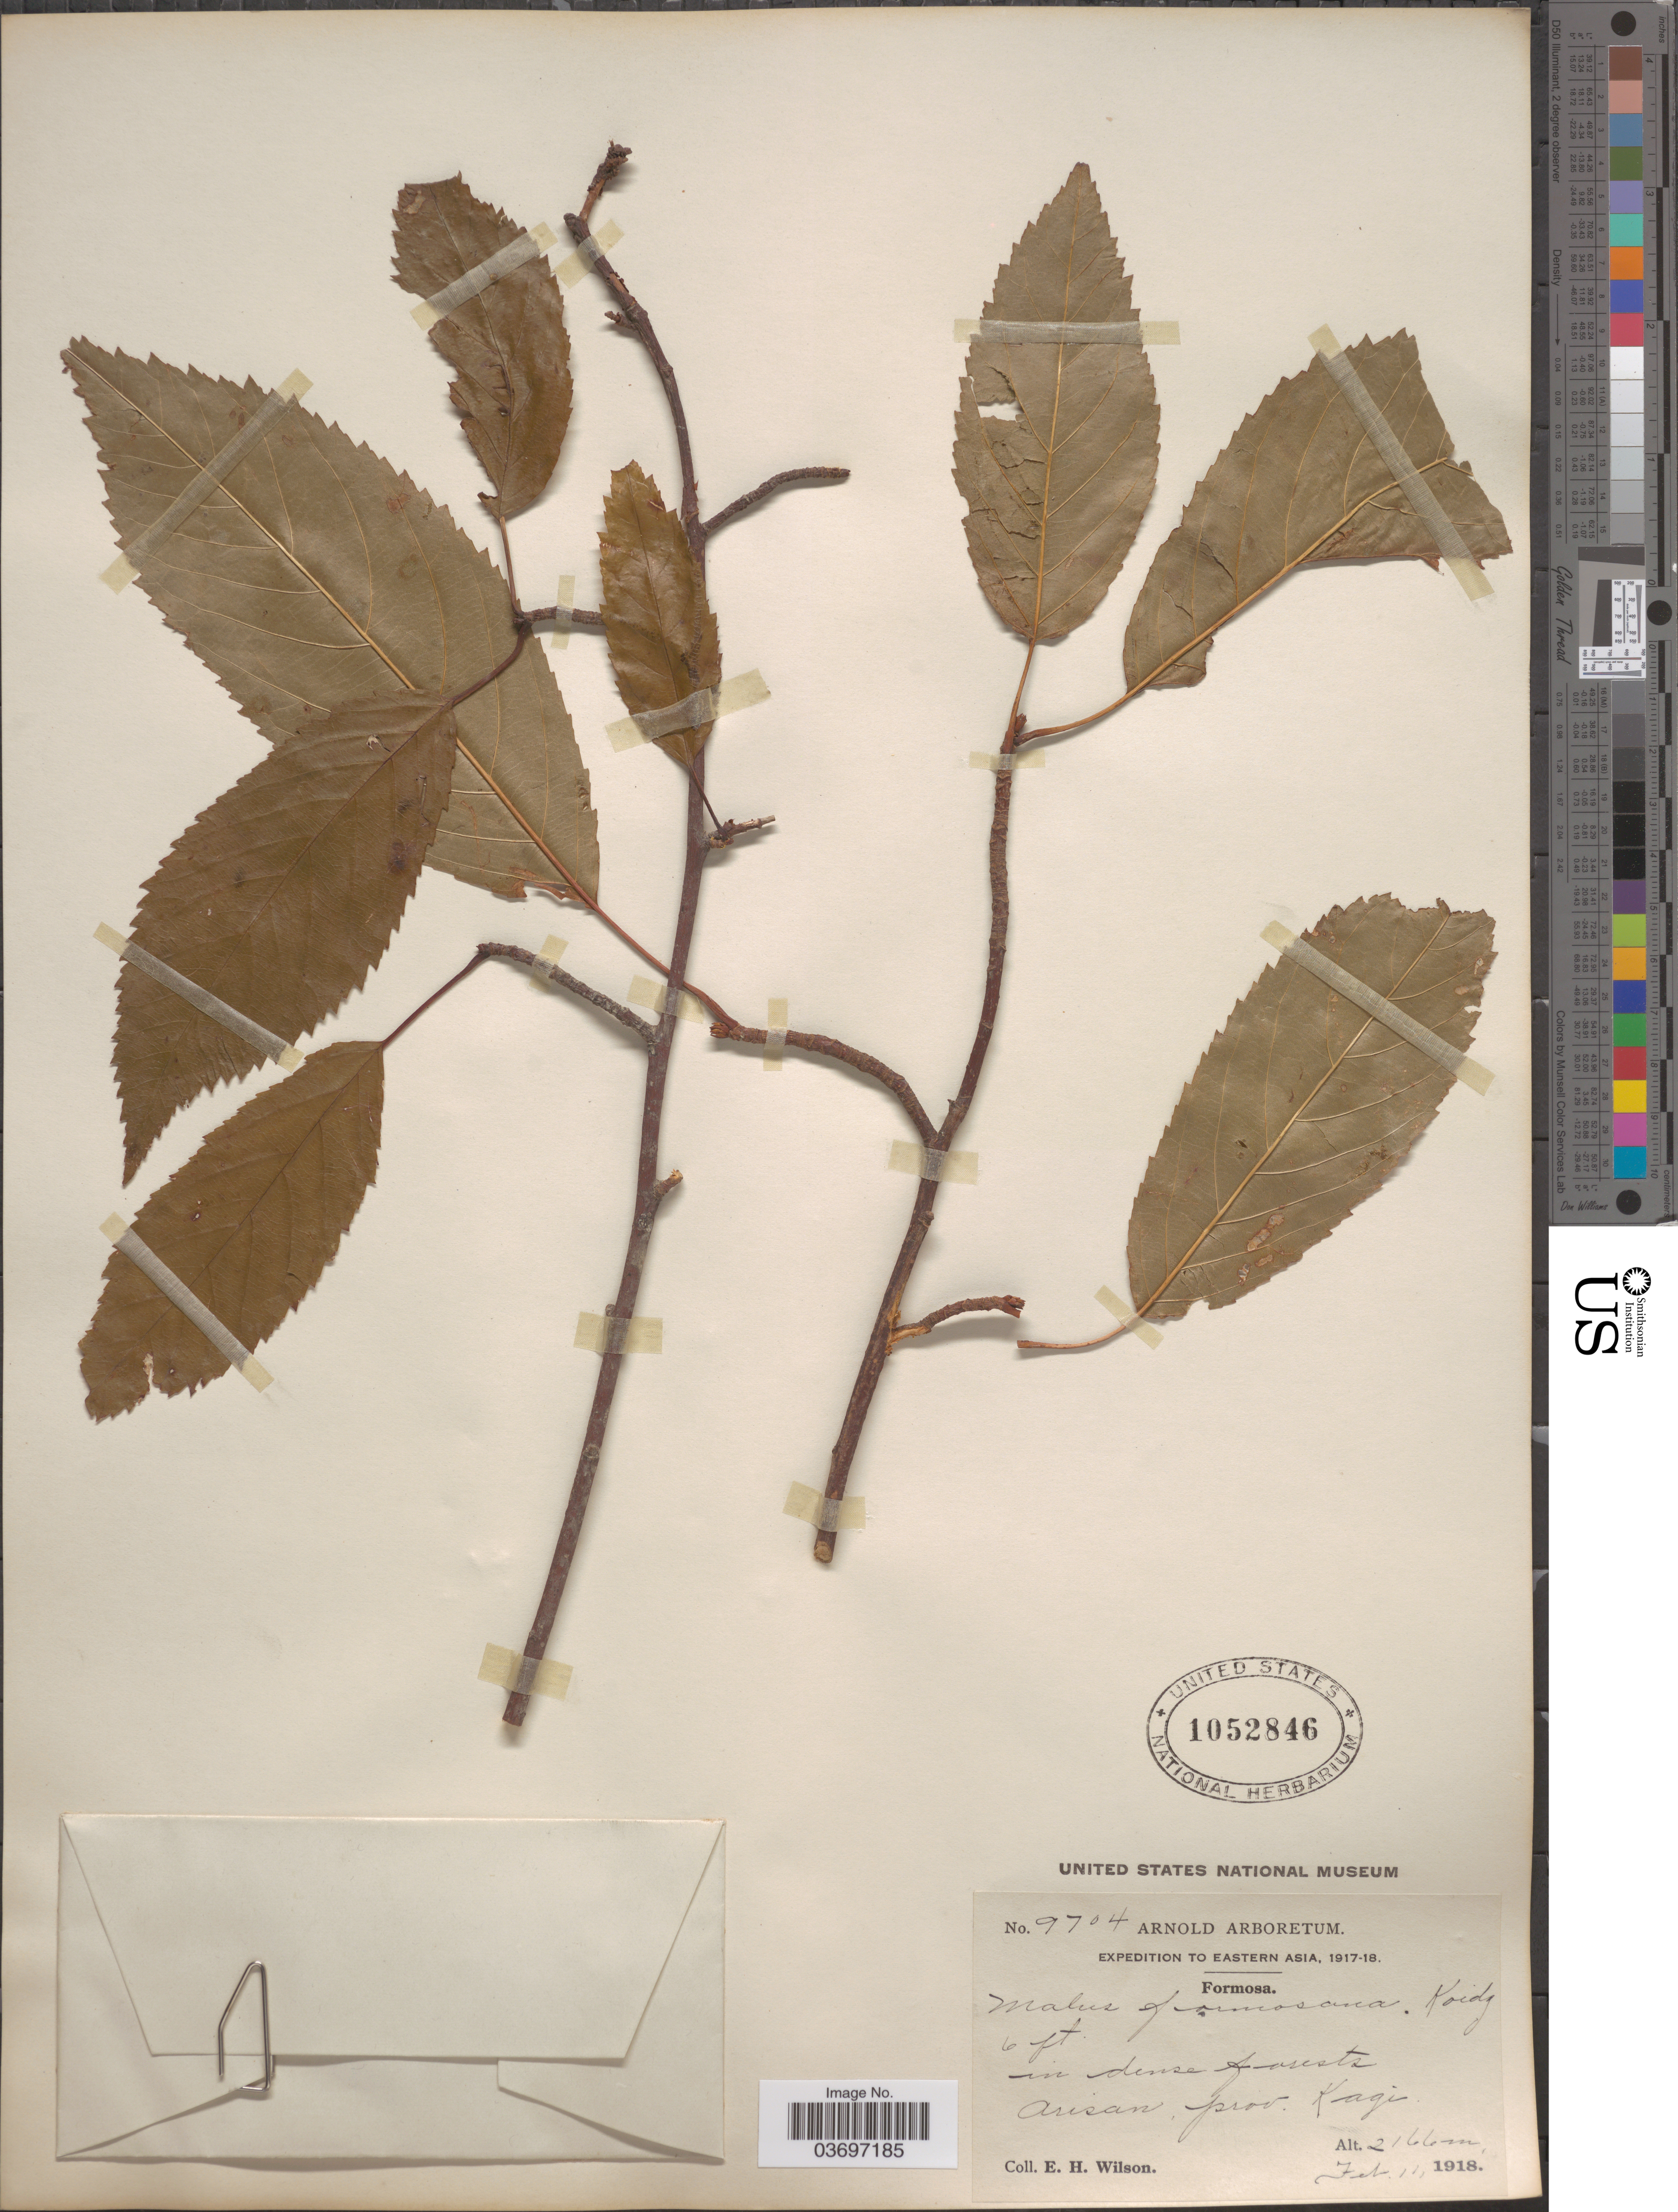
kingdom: Plantae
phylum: Tracheophyta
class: Magnoliopsida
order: Rosales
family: Rosaceae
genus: Malus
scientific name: Malus formosana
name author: Kawak. & Koidz.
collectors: E. Wilson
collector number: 9704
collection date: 1918-02-11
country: Taiwan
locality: Formosa. Arisan, prov Kagi.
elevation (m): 2166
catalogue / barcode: US 1052846